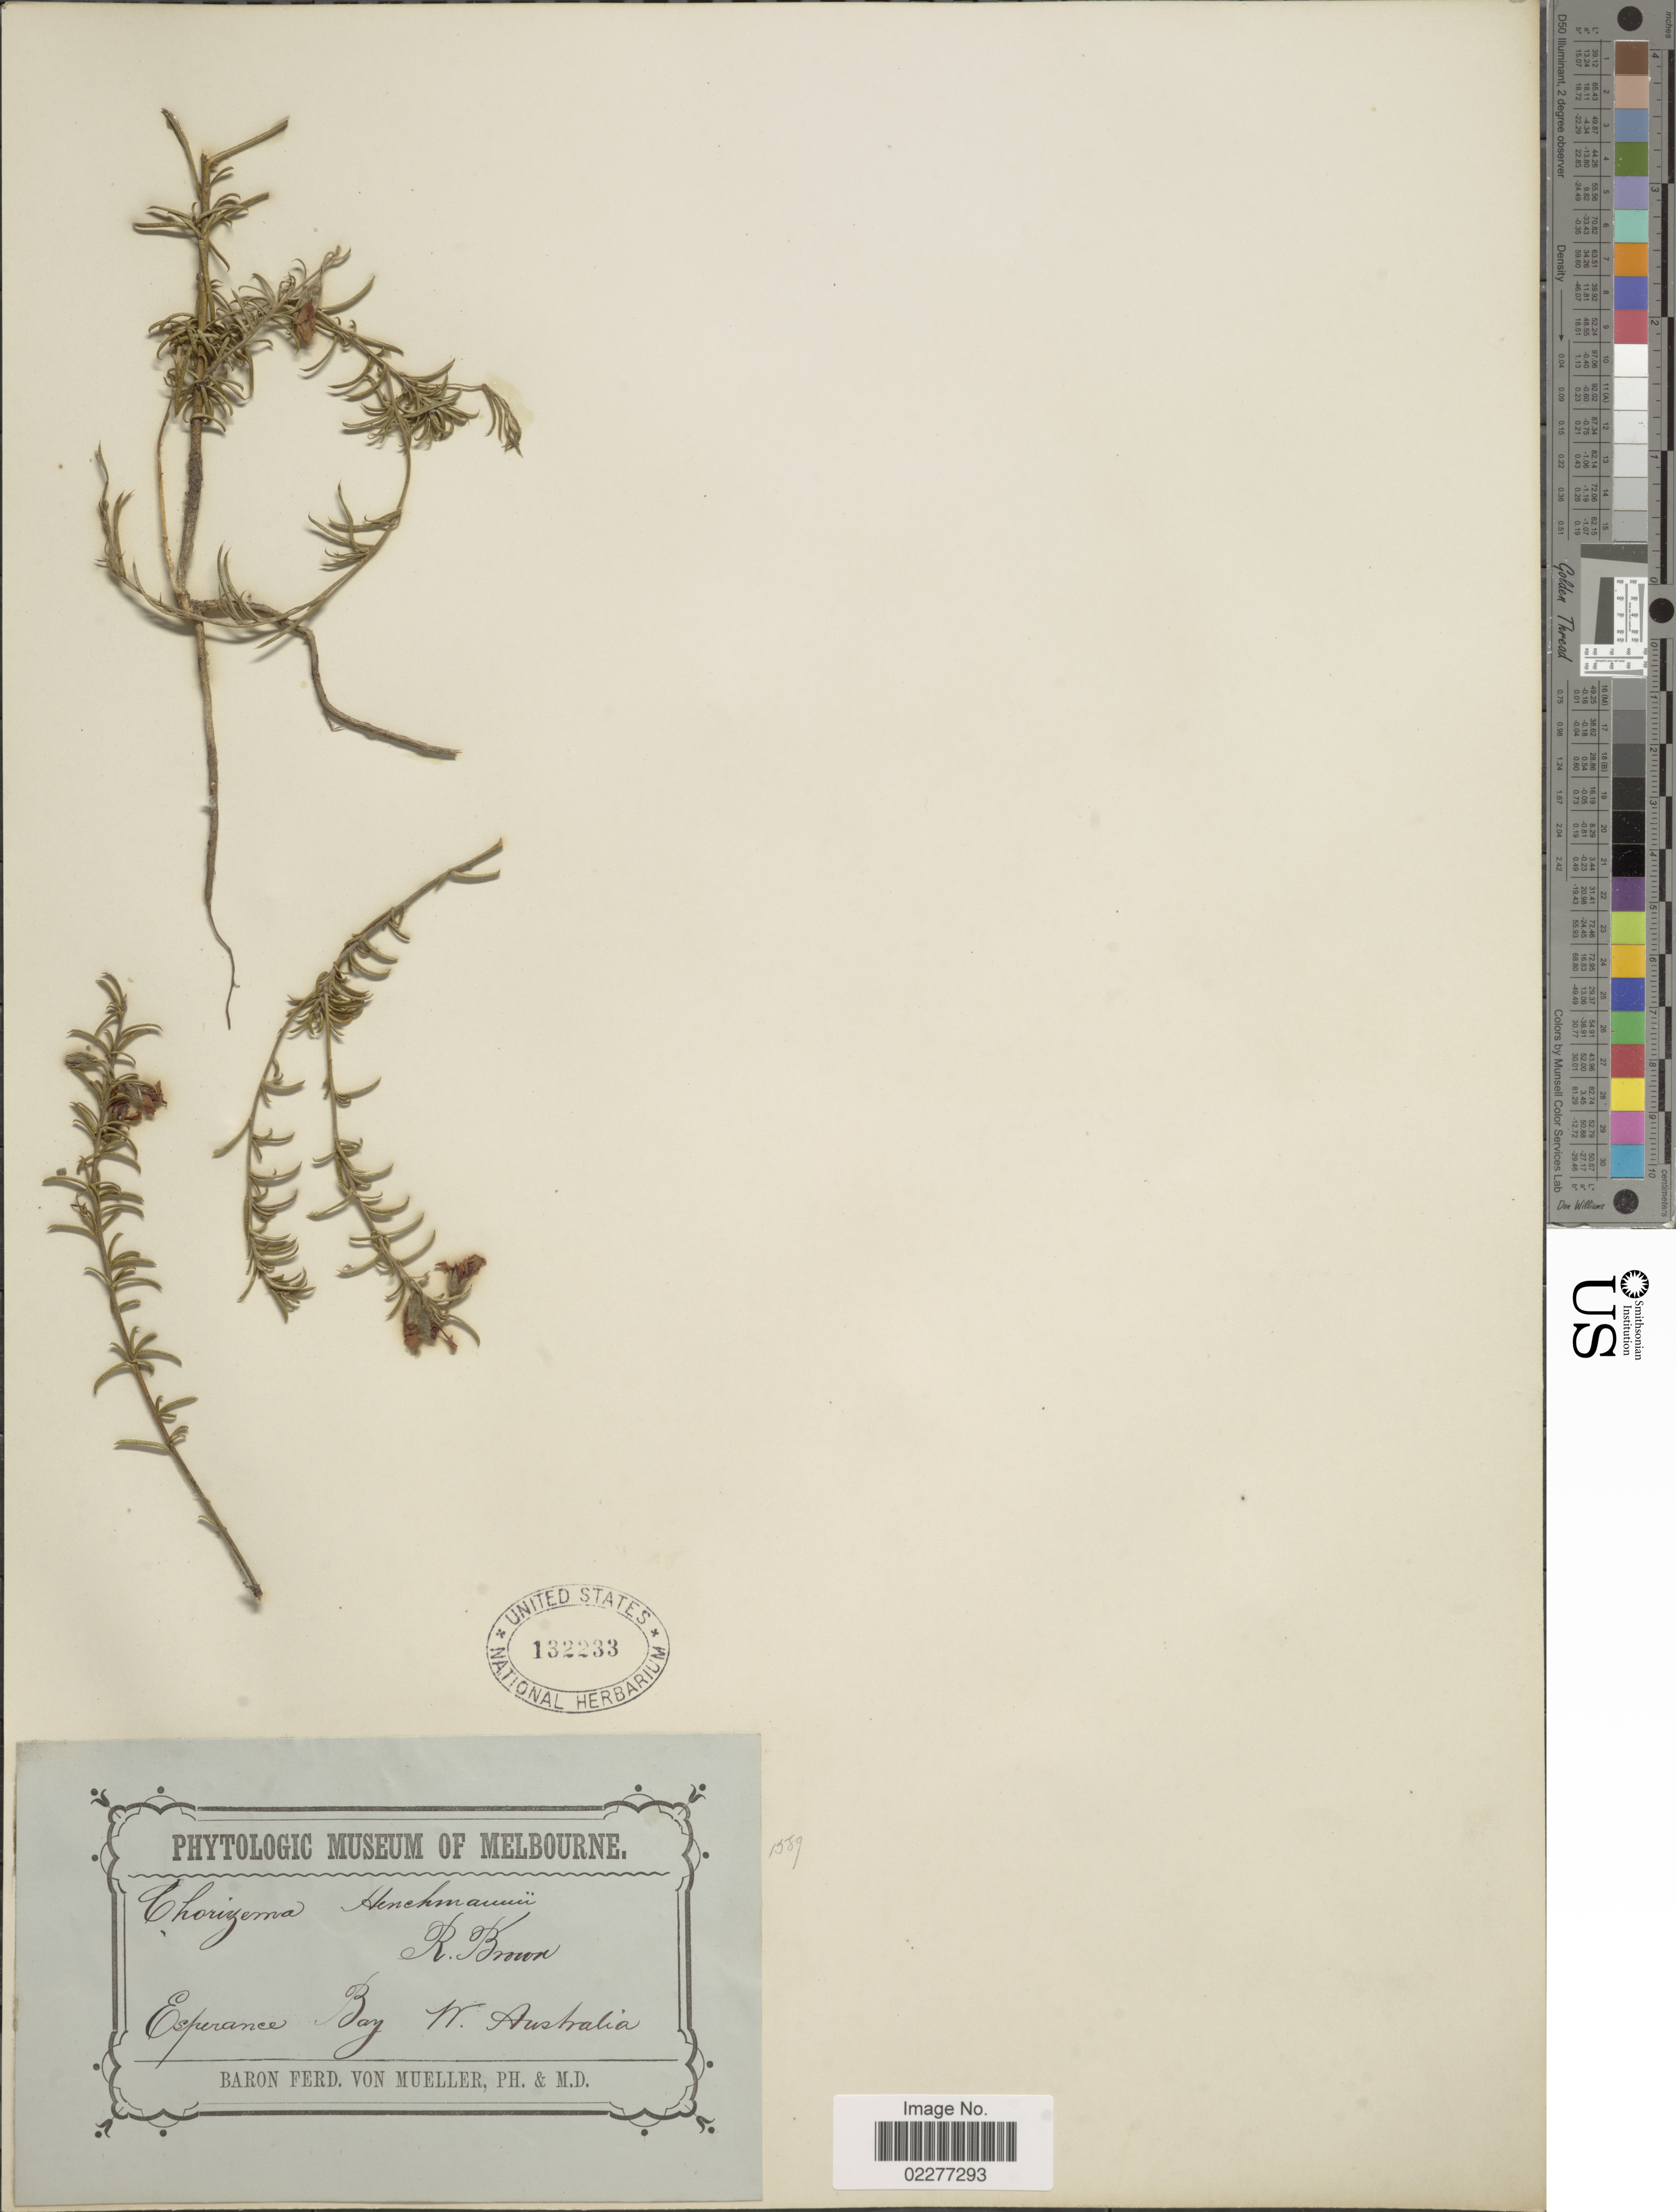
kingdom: Plantae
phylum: Tracheophyta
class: Magnoliopsida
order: Fabales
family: Fabaceae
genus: Chorizema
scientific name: Chorizema henchmanni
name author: R. Br.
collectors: F. von Mueller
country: Australia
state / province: Western Australia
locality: Esperance Bay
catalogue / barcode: US 132233